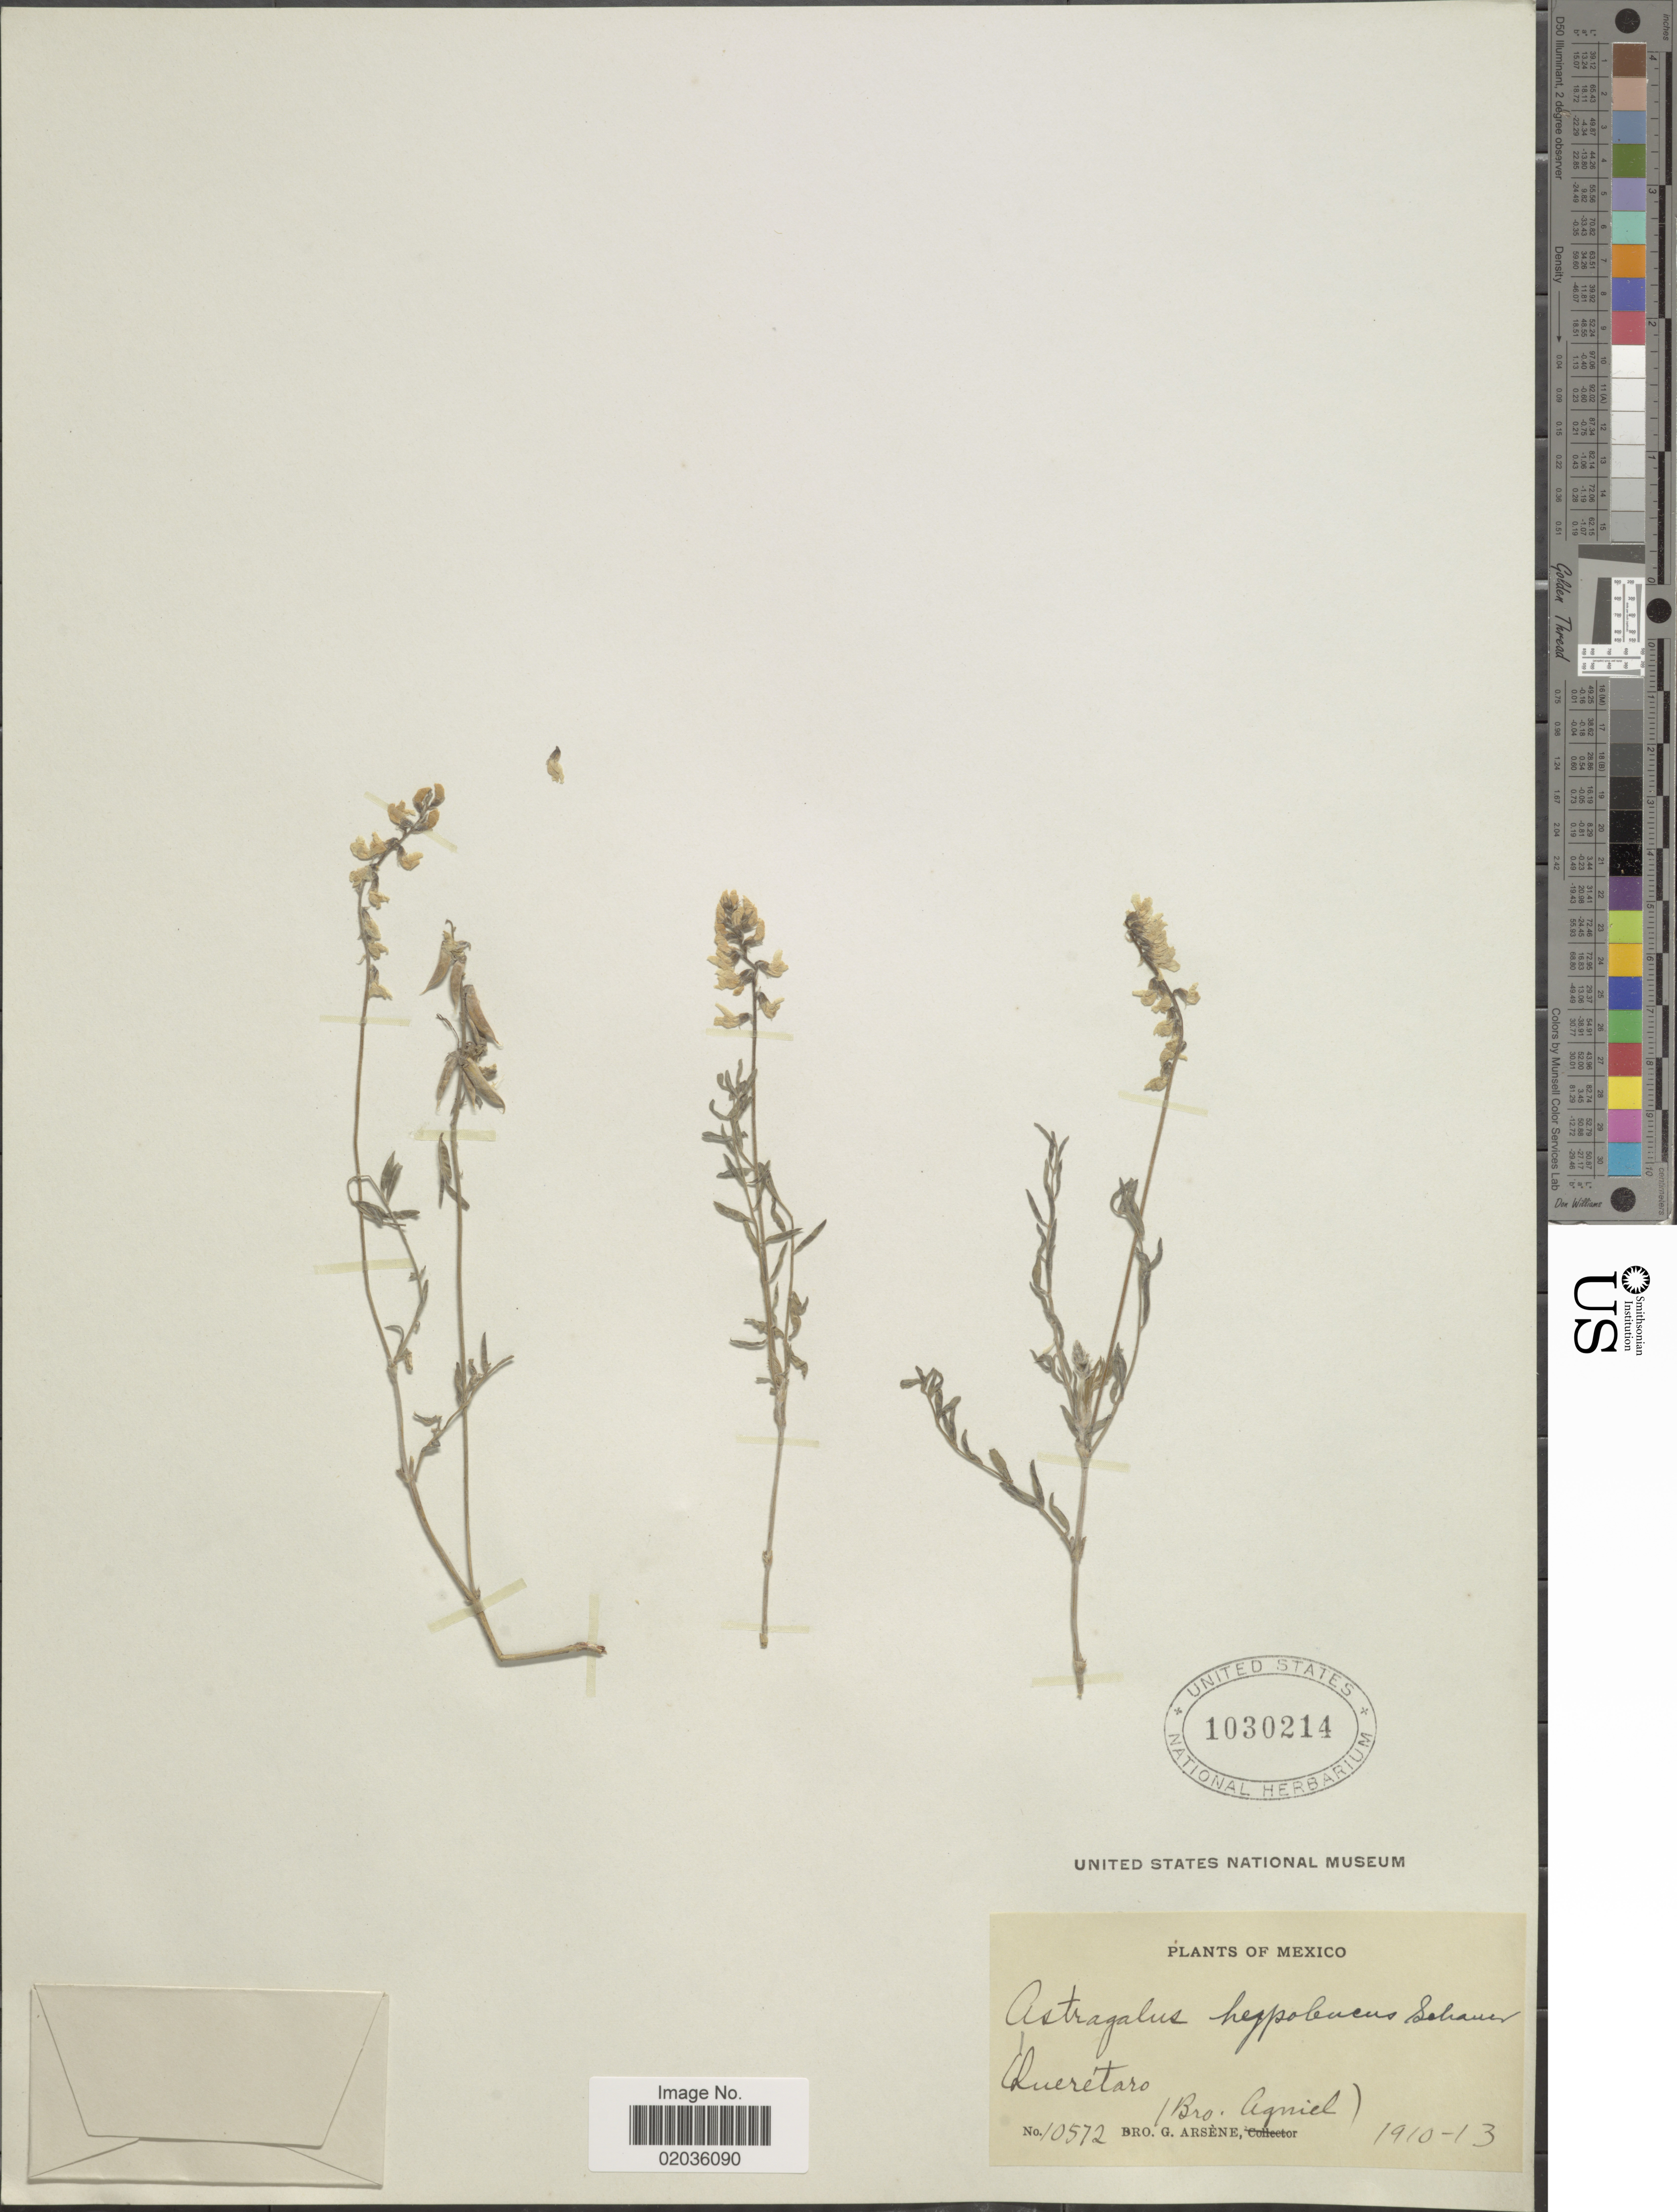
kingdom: Plantae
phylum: Tracheophyta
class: Magnoliopsida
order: Fabales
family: Fabaceae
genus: Astragalus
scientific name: Astragalus hypoleucus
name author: S. Schauer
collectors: Bro. Agniel & Bro. G. Arsène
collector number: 10572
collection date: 1910/1913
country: Mexico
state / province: Querétaro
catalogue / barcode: US 1030214